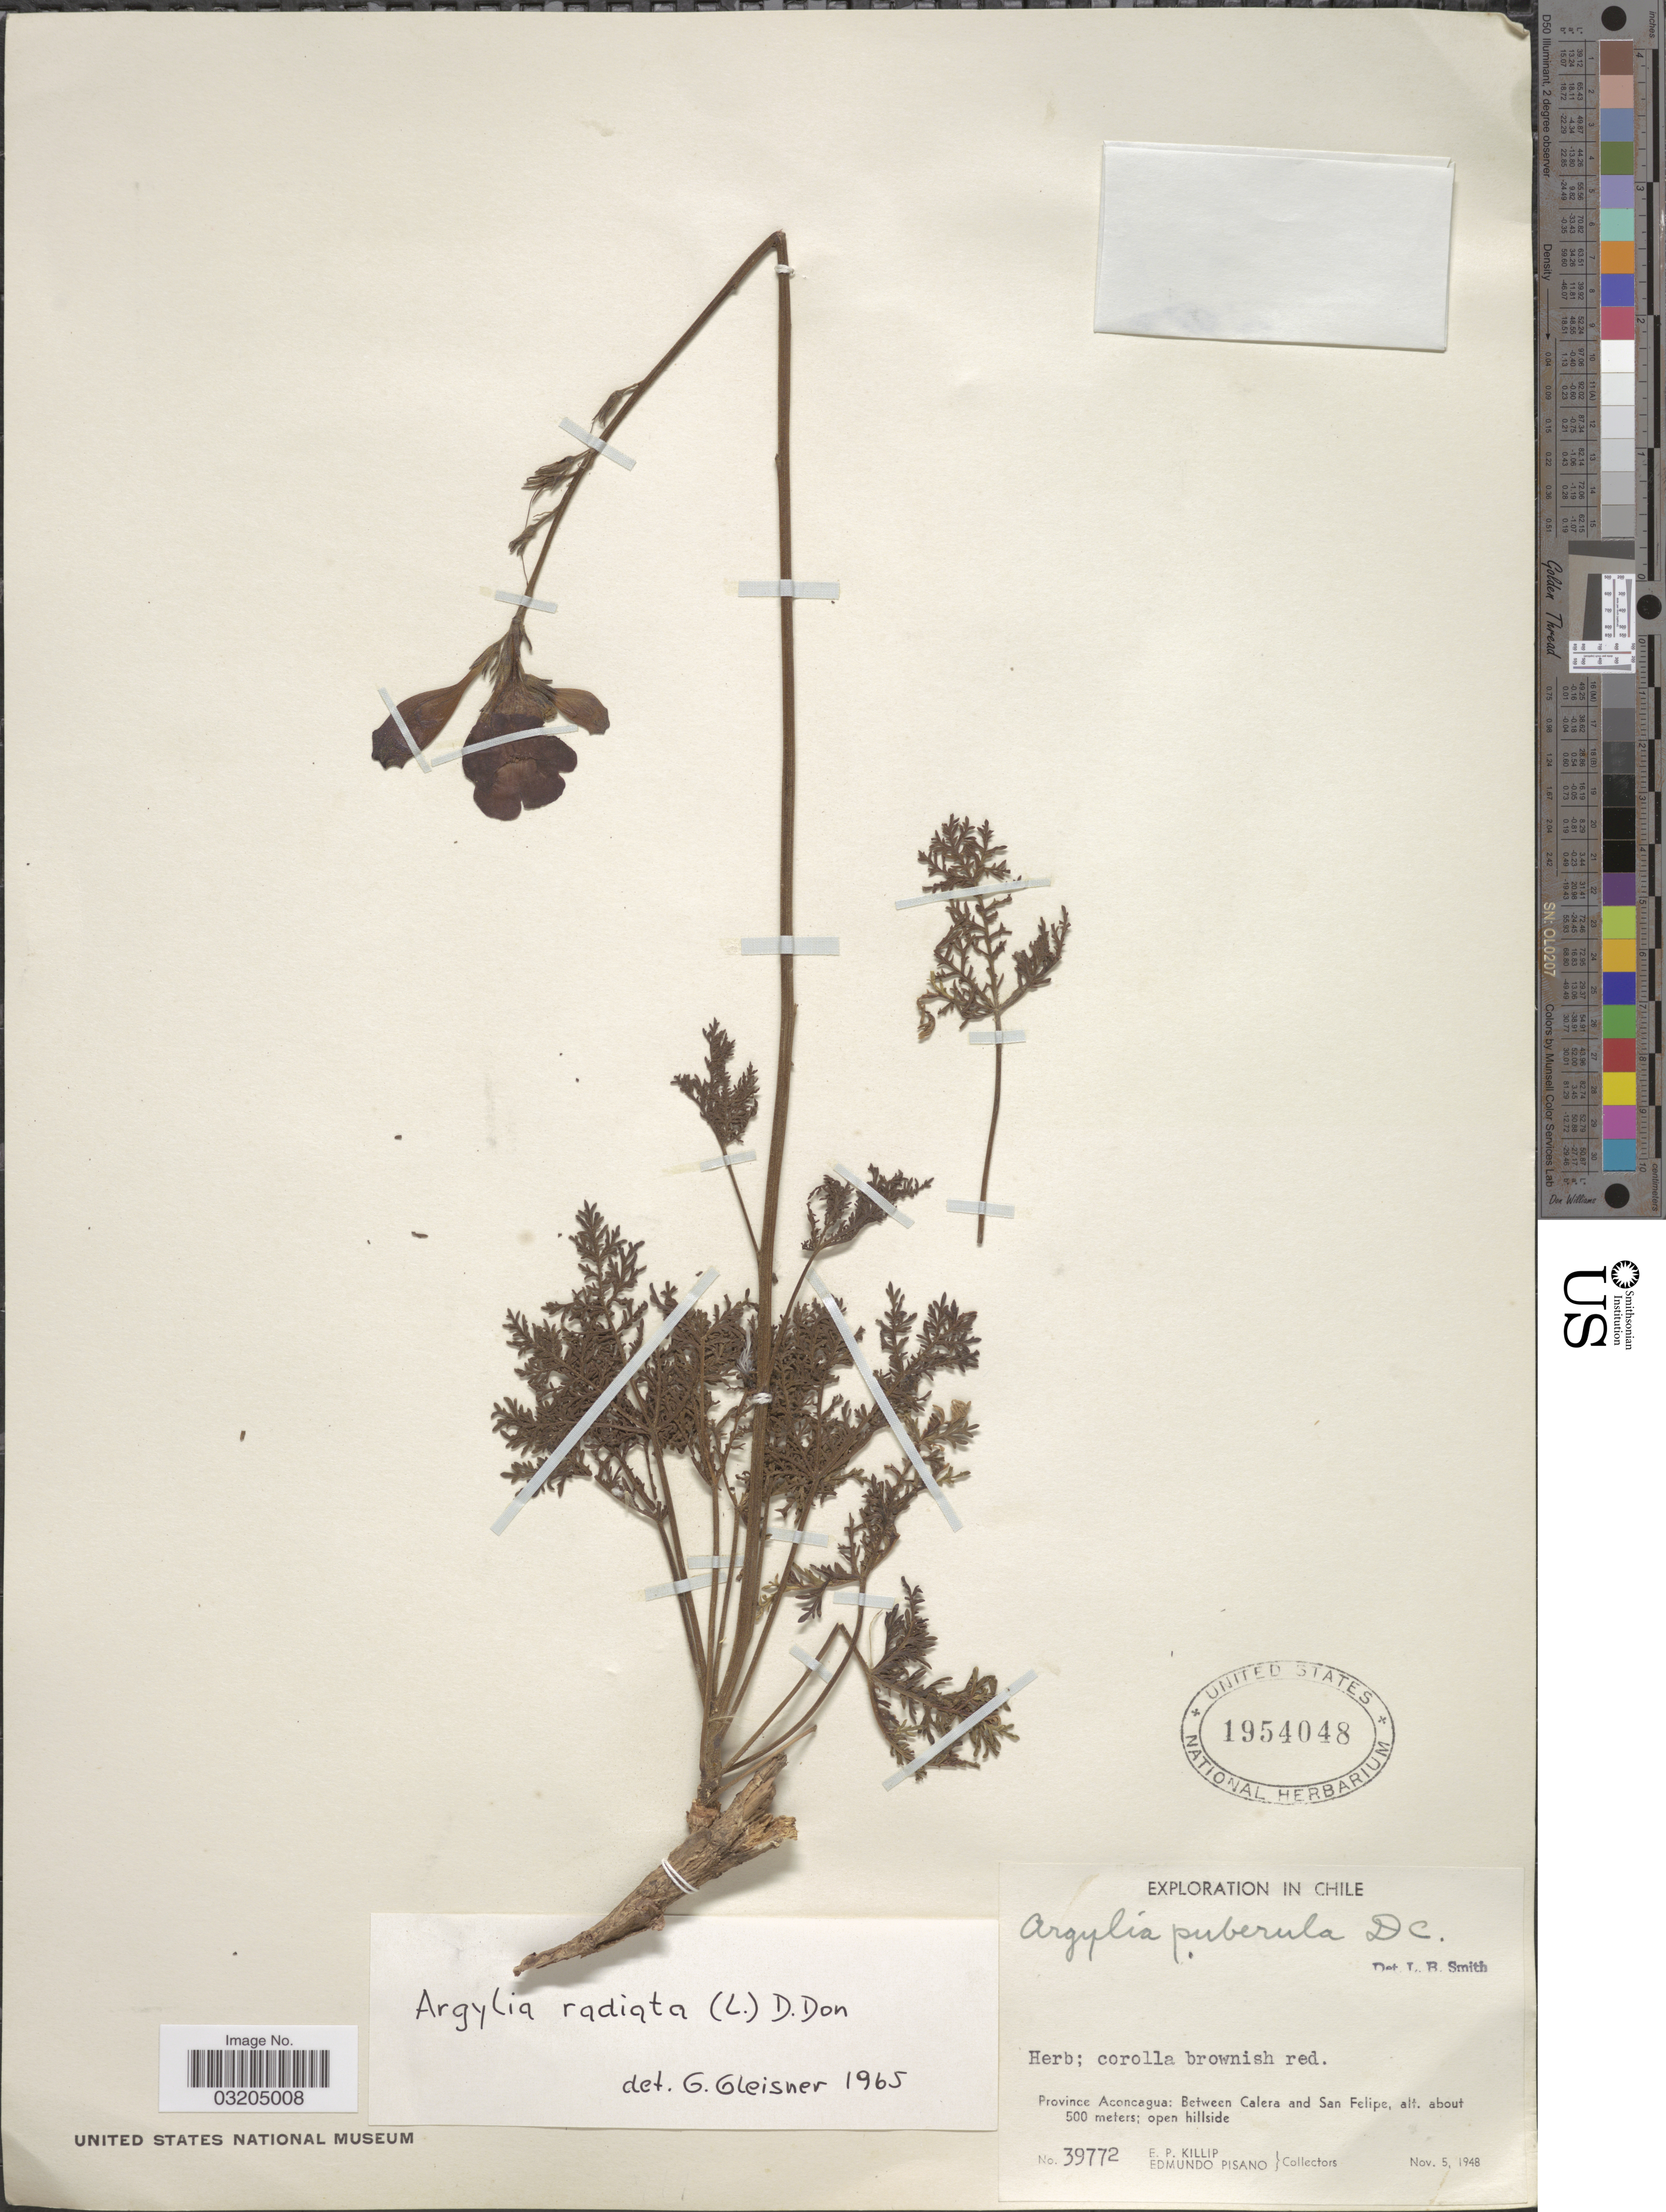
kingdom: Plantae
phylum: Tracheophyta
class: Magnoliopsida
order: Lamiales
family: Bignoniaceae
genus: Argylia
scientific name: Argylia radiata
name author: (L.) D. Don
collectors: E. P. Killip & E. Pisano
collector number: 39772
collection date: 1948-11-05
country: Chile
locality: Province Aconcagua: Between Calera and San Felipe.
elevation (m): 500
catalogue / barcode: US 1954048